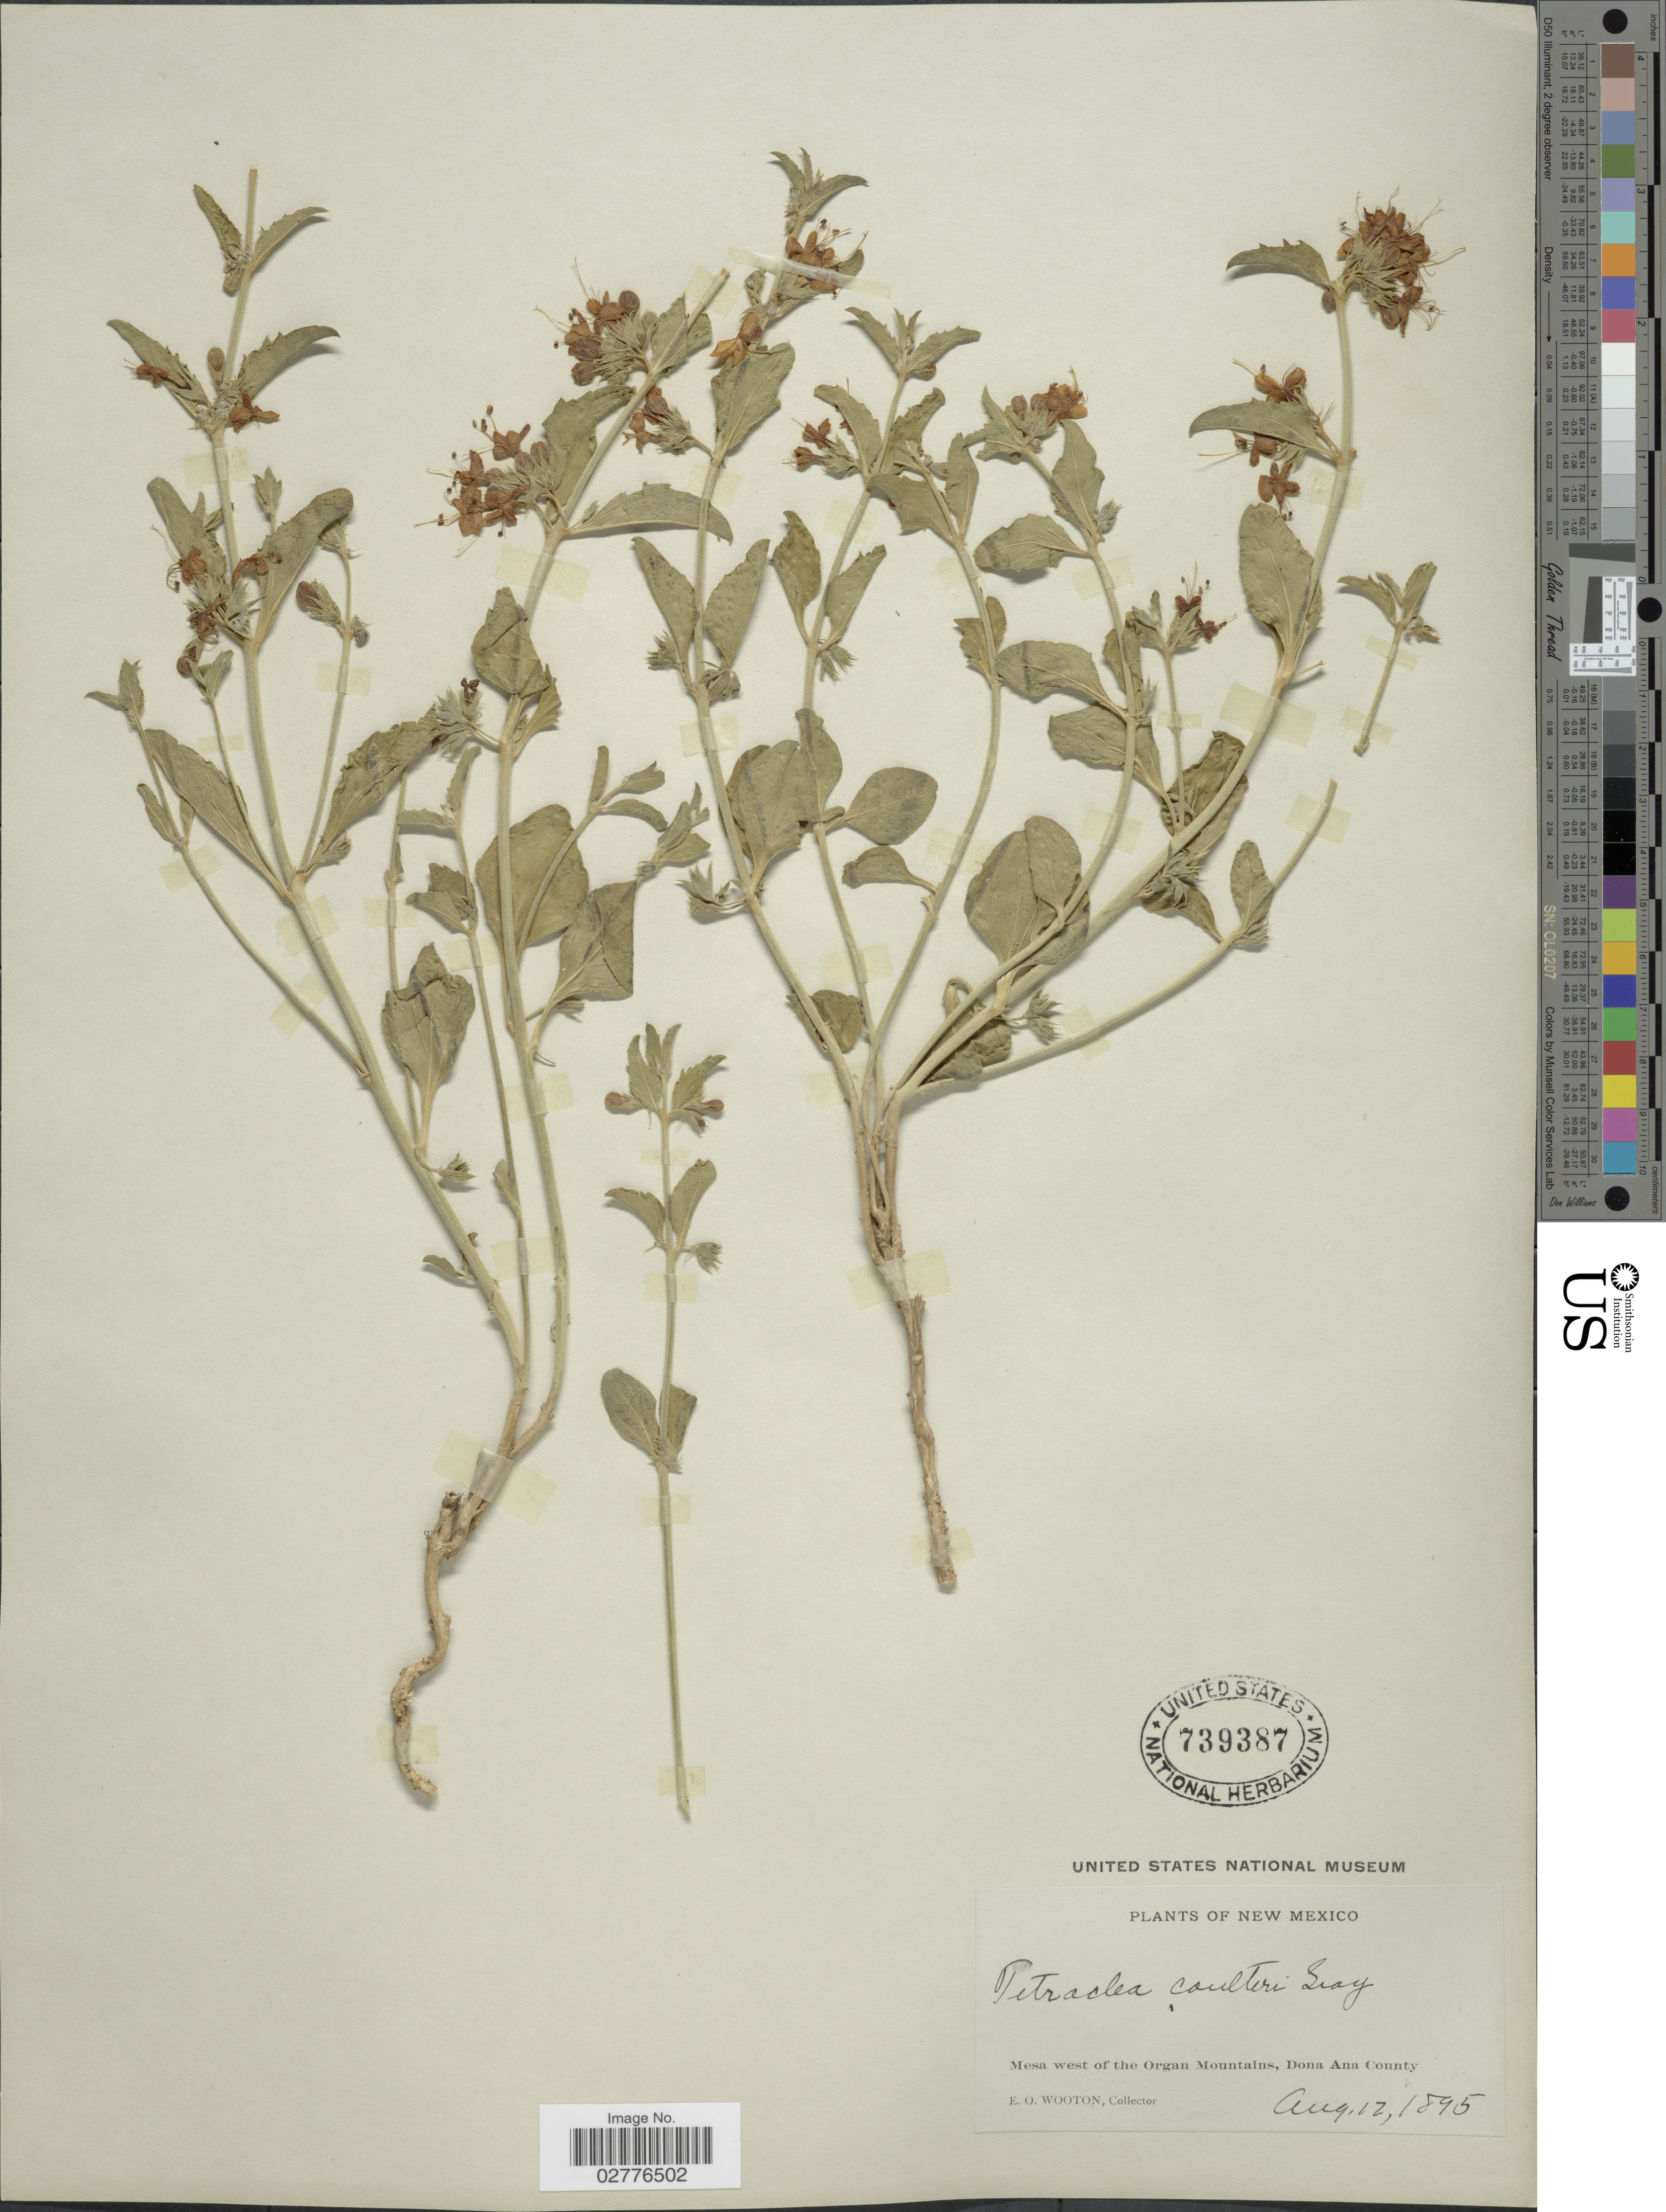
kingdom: Plantae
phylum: Tracheophyta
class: Magnoliopsida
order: Lamiales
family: Lamiaceae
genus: Tetraclea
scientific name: Tetraclea coulteri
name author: A. Gray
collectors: E. O. Wooton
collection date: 1895-08-12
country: United States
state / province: New Mexico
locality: Mesa west of the Organ Mountains, Dona Ana County.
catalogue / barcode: US 739387